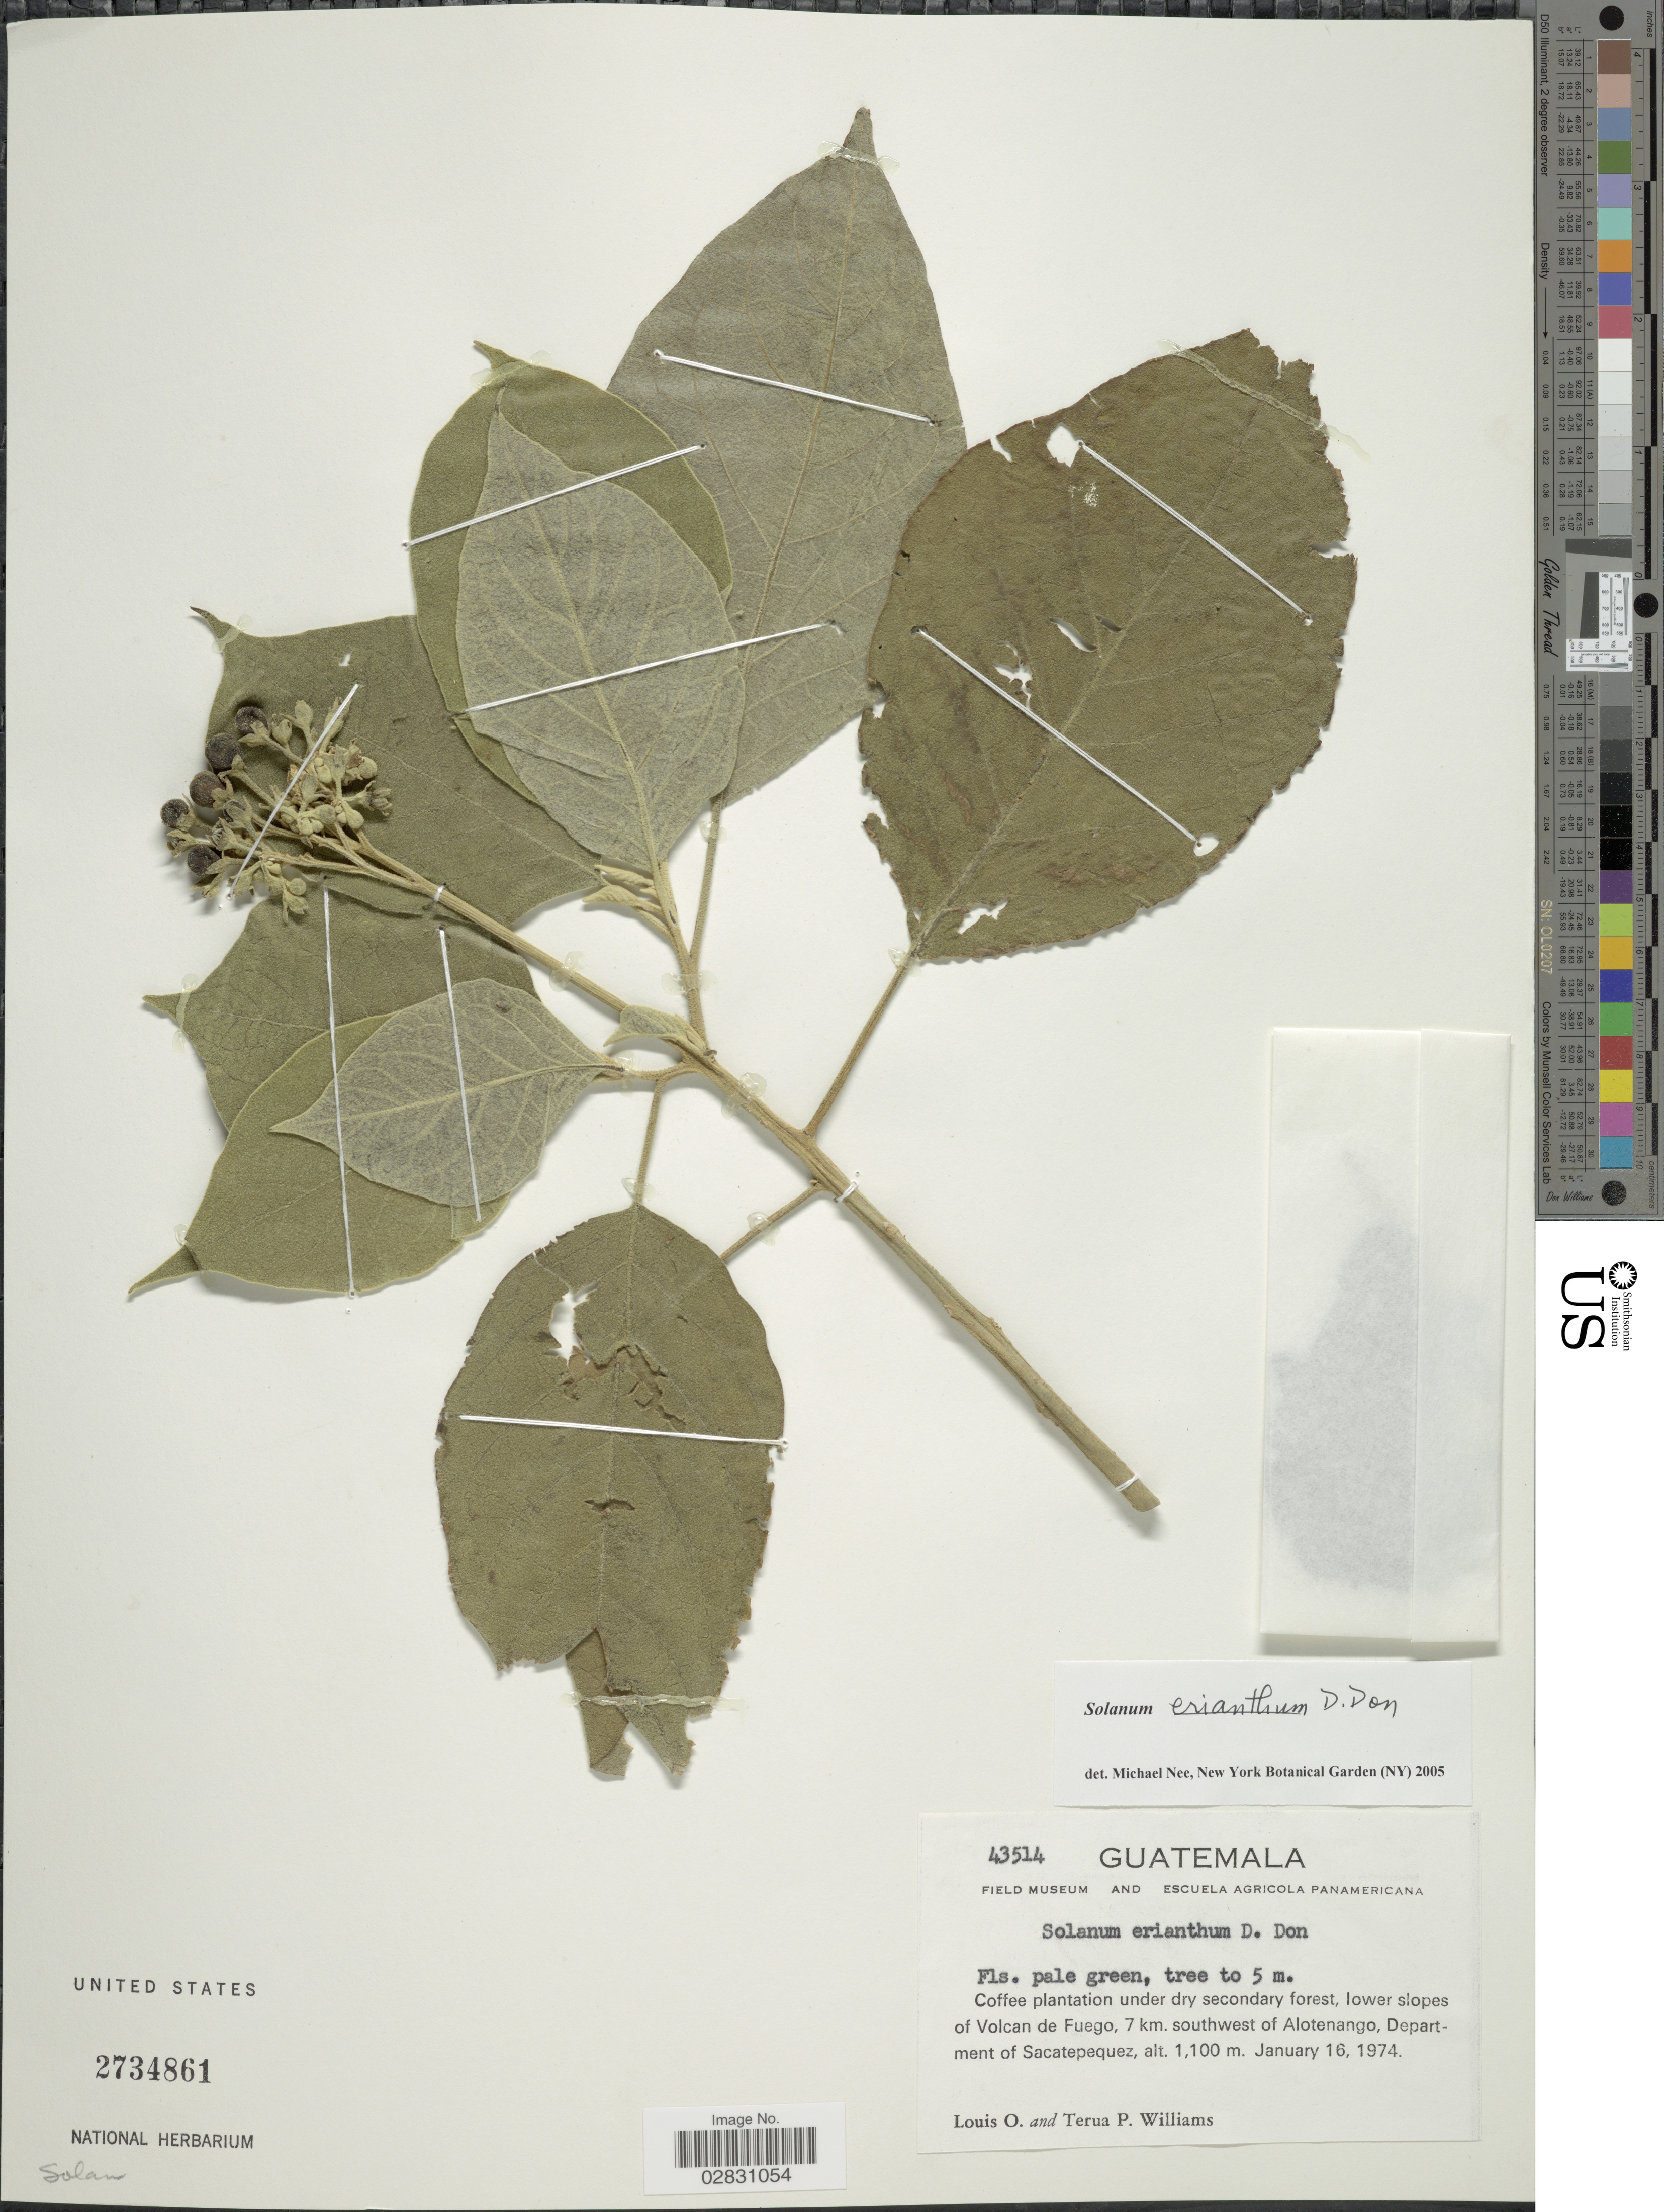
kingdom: Plantae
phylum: Tracheophyta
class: Magnoliopsida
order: Solanales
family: Solanaceae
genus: Solanum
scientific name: Solanum erianthum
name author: D. Don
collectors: L. O. Williams & T. Williams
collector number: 43514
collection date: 1974-01-16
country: Guatemala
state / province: Sacatepéquez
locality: Coffee plantation under dry secondary forest, lower slopes of Volcan de Fuego, 7 km. southwest of Alotenango, Department of Sacatepequez.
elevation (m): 1100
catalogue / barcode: US 2734861